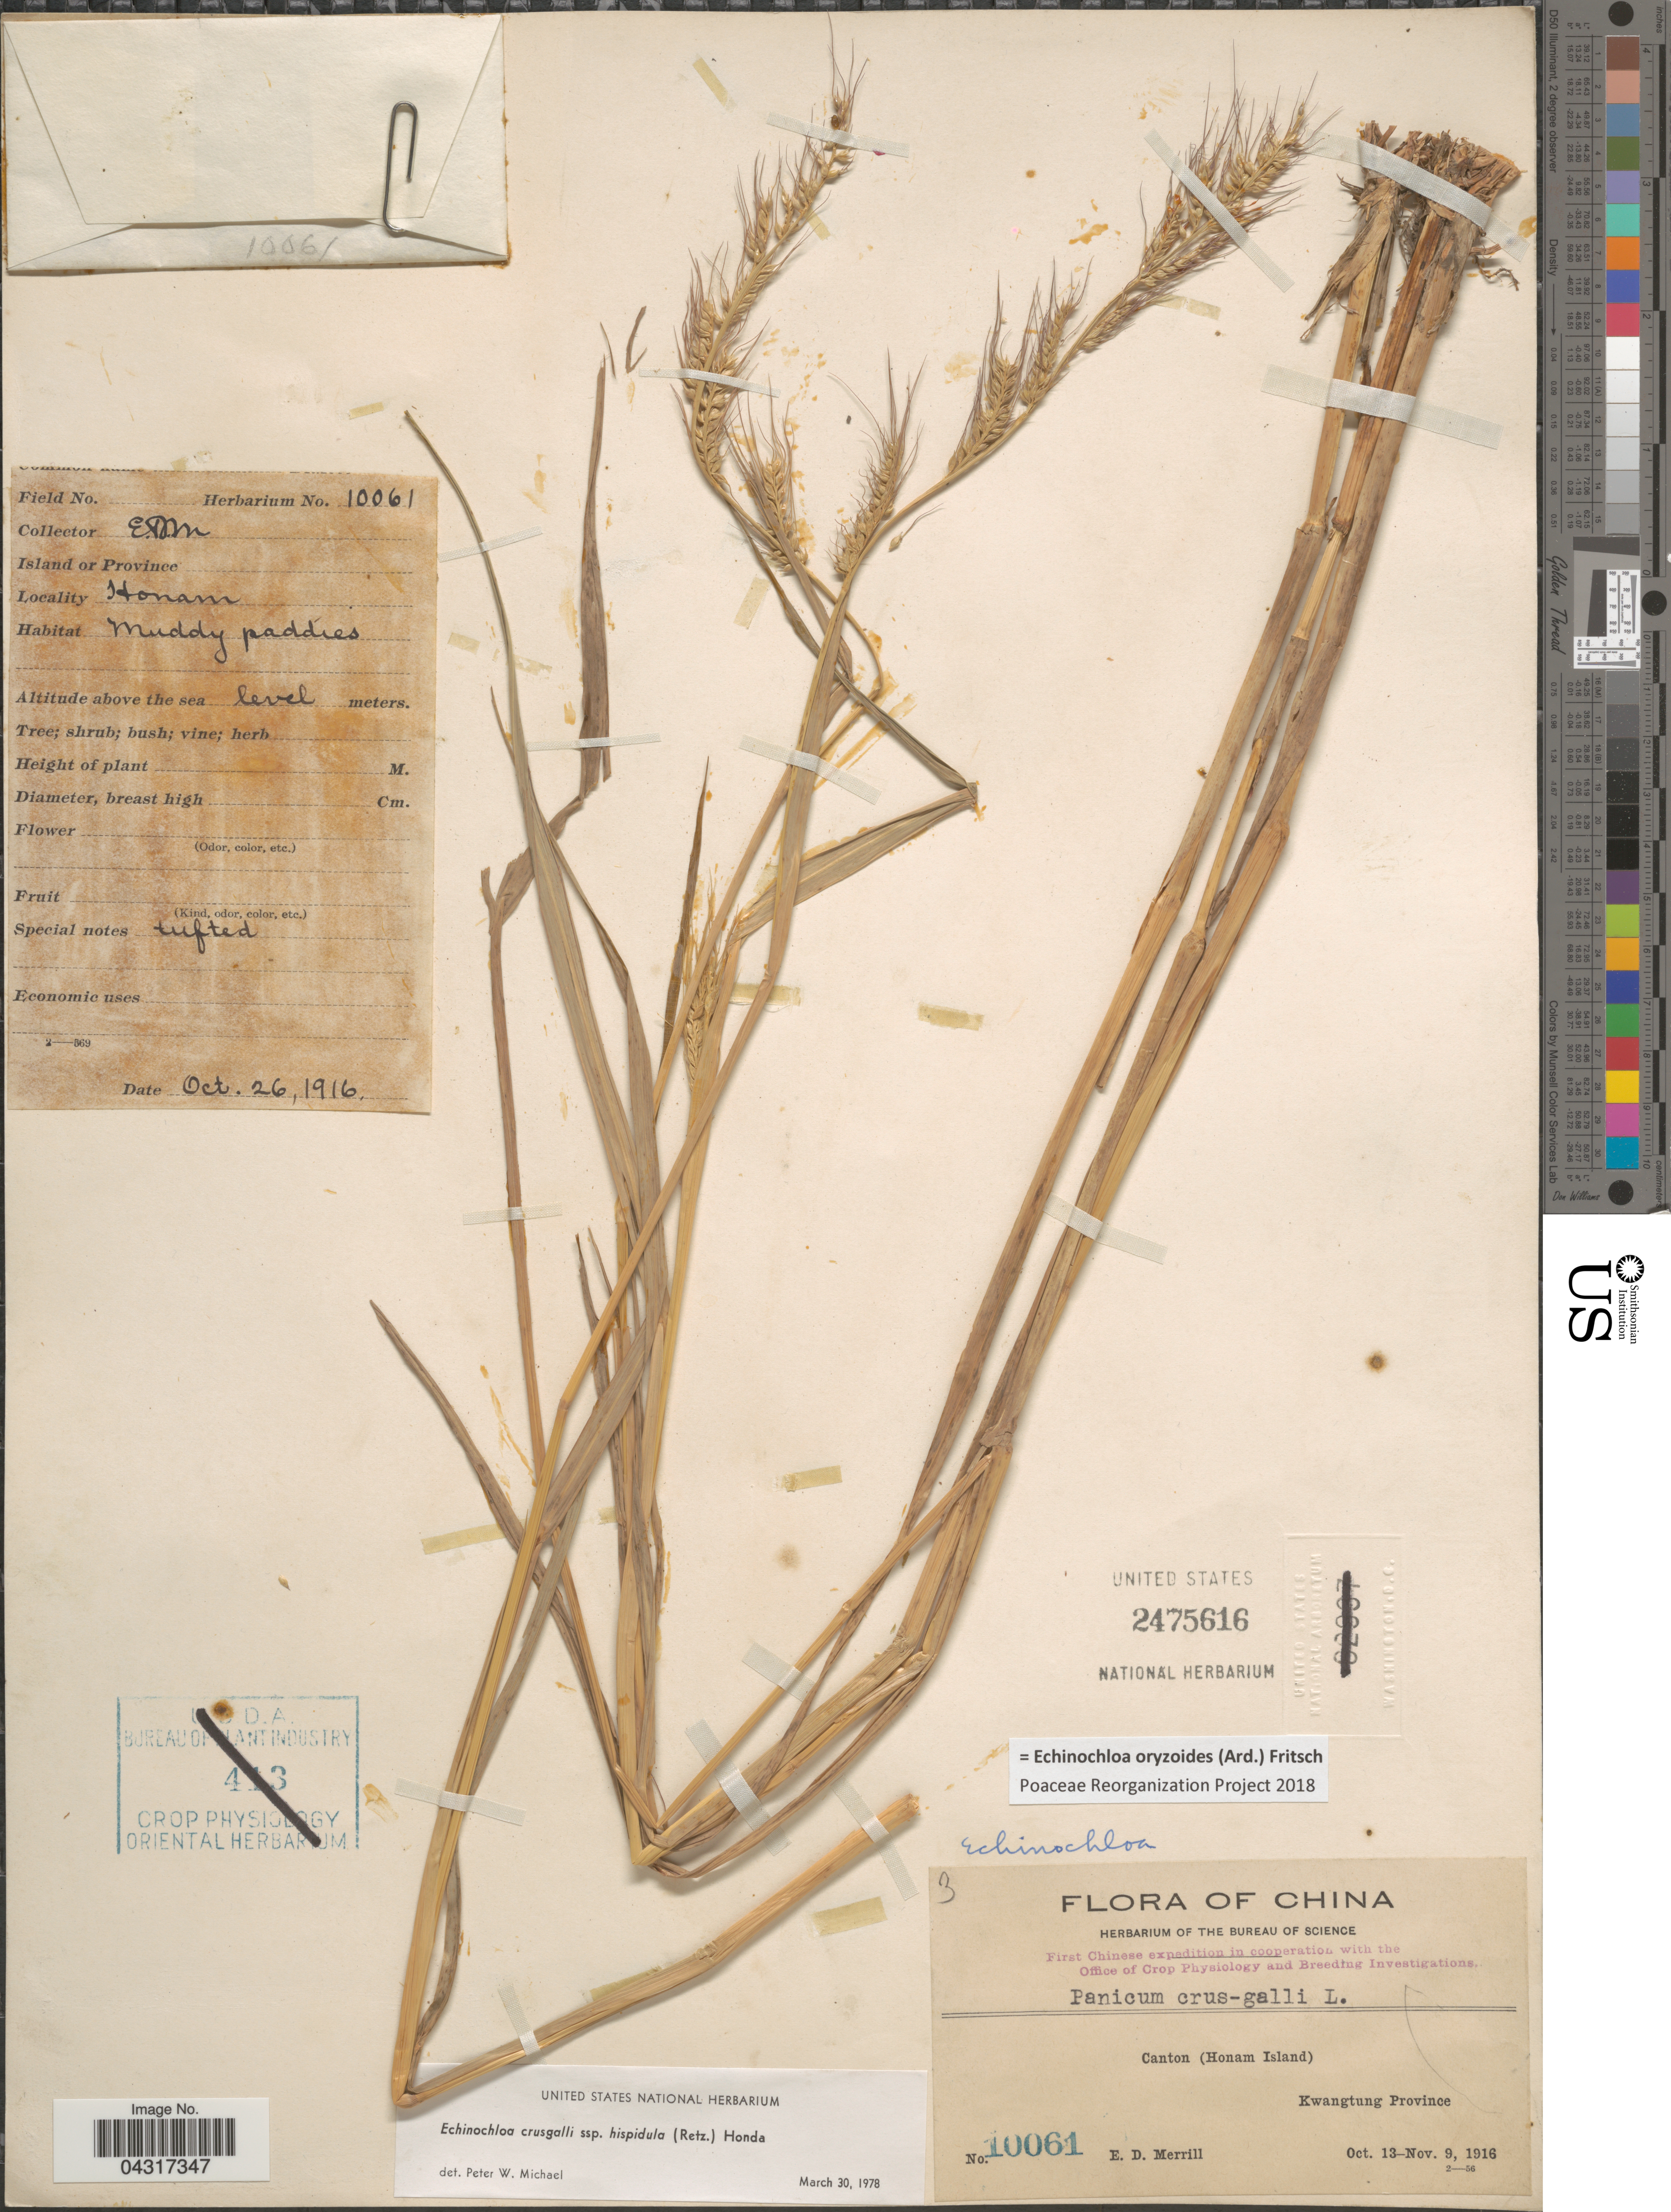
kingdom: Plantae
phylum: Tracheophyta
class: Liliopsida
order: Poales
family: Poaceae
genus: Echinochloa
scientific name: Echinochloa oryzoides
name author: (Ard.) Fritsch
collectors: E. D. Merrill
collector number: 10061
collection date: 1916-10-26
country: China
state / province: Guangdong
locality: Canton (Honam Island) Kwangtung Province.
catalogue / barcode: US 2475616